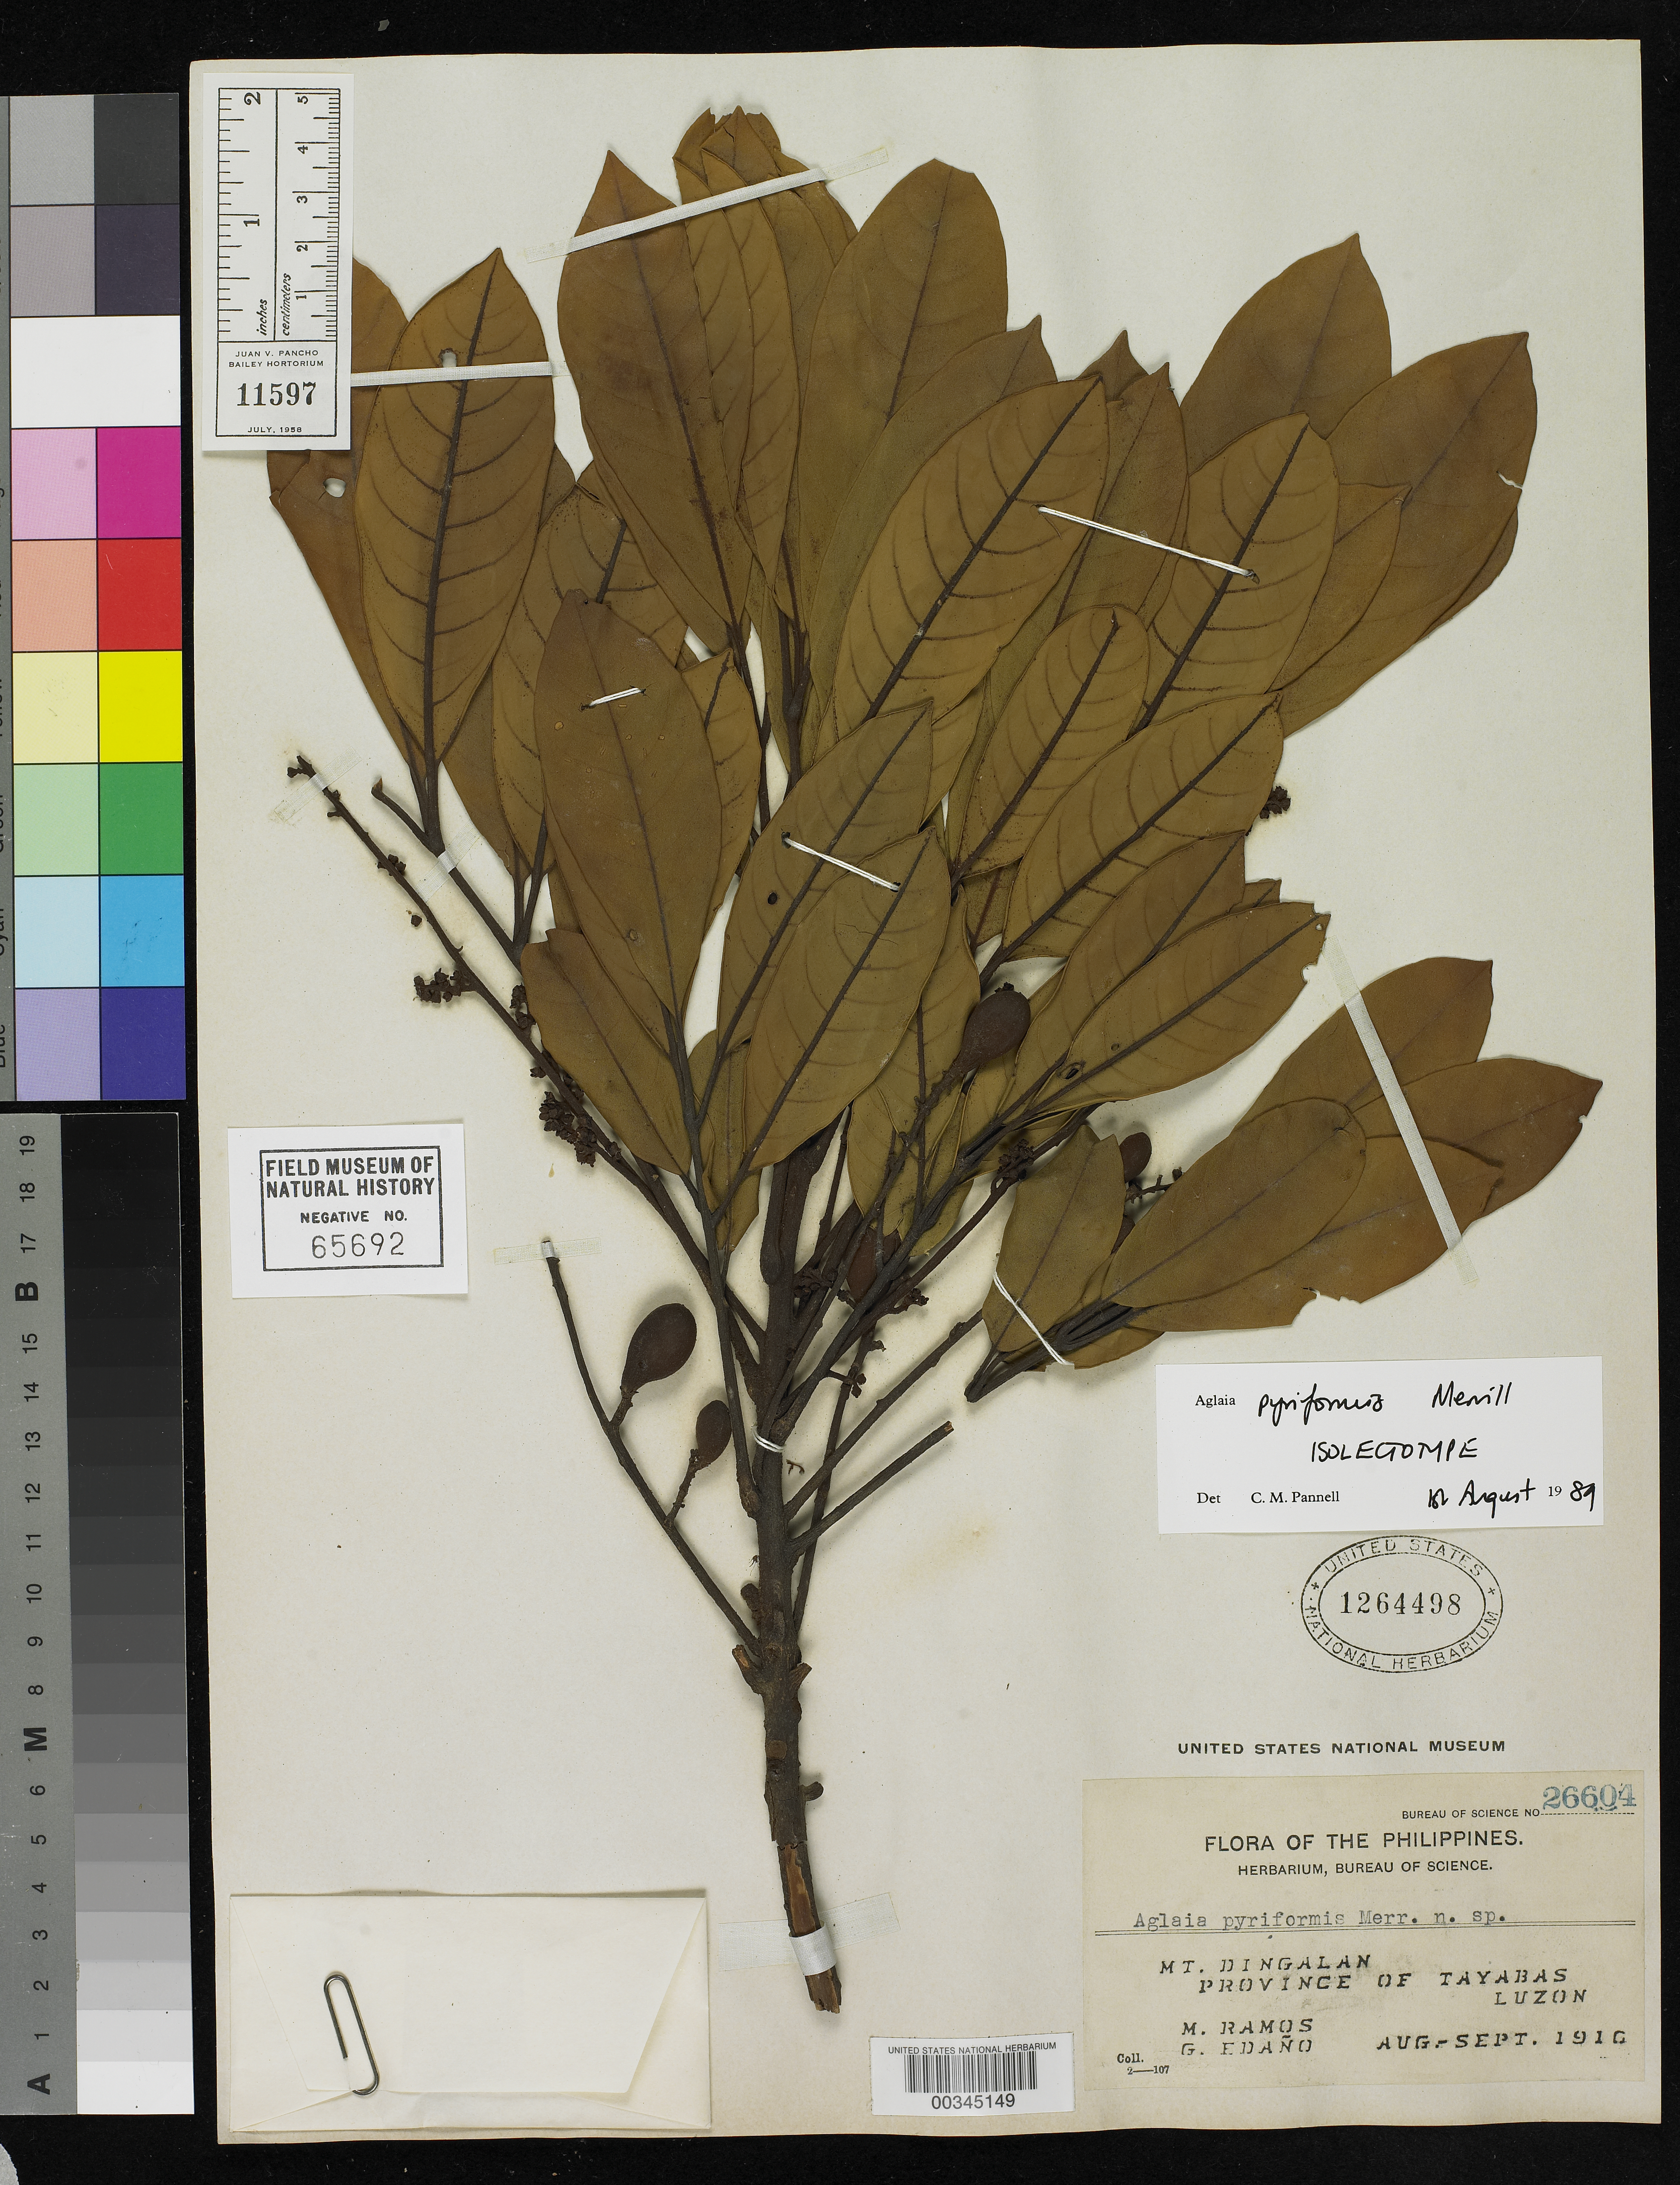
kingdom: Plantae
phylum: Tracheophyta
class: Magnoliopsida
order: Sapindales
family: Meliaceae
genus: Aglaia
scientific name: Aglaia pyriformis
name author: Merr.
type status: Isolectotype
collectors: M. Ramos & G. E. Edaño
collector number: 26604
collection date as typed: Aug 1916 to -- Sep 1916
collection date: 1916-08/1916-09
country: Philippines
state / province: Calabarzon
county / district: Quezon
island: Luzon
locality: Mt. Dingalan. Tayabas.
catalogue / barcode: US 1264498